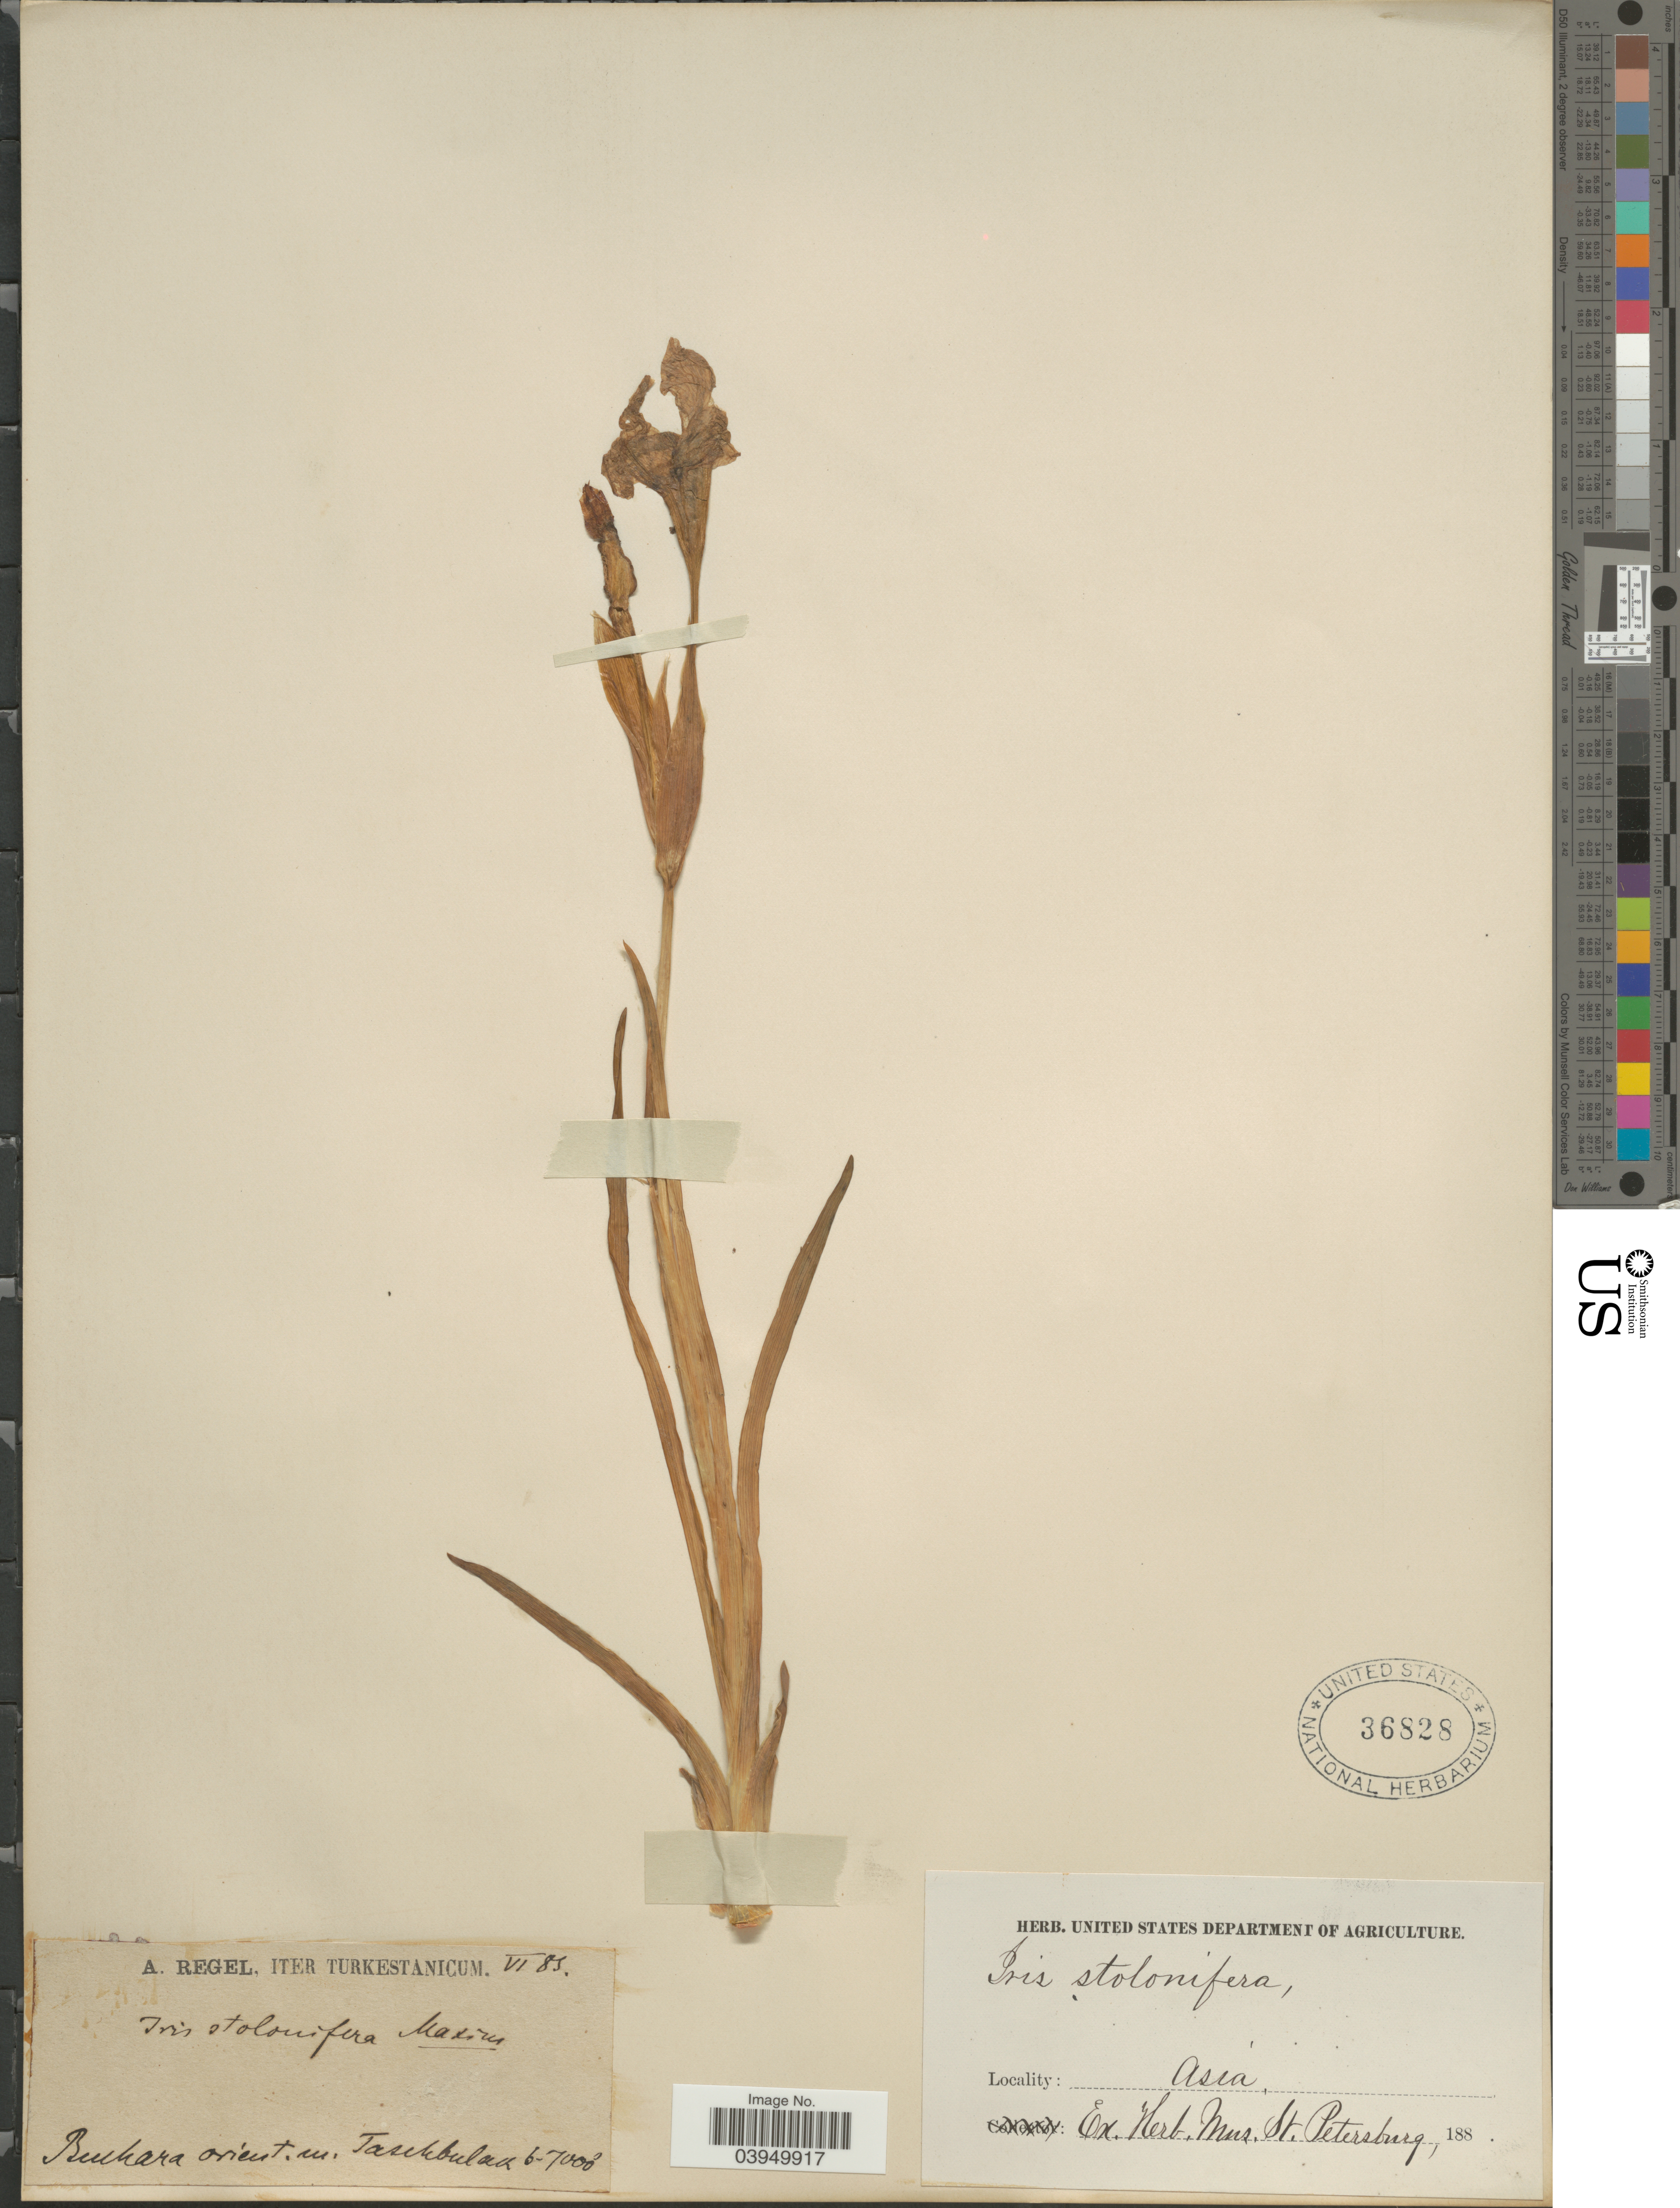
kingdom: Plantae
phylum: Tracheophyta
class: Liliopsida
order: Asparagales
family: Iridaceae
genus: Iris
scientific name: Iris stolonifera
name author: Maxim.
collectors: A. Regel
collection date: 1885-06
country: Uzbekistan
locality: Iter Turkestanicum. Buchara orient in. Taschbulak. Asia.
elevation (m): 1829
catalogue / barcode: US 36828